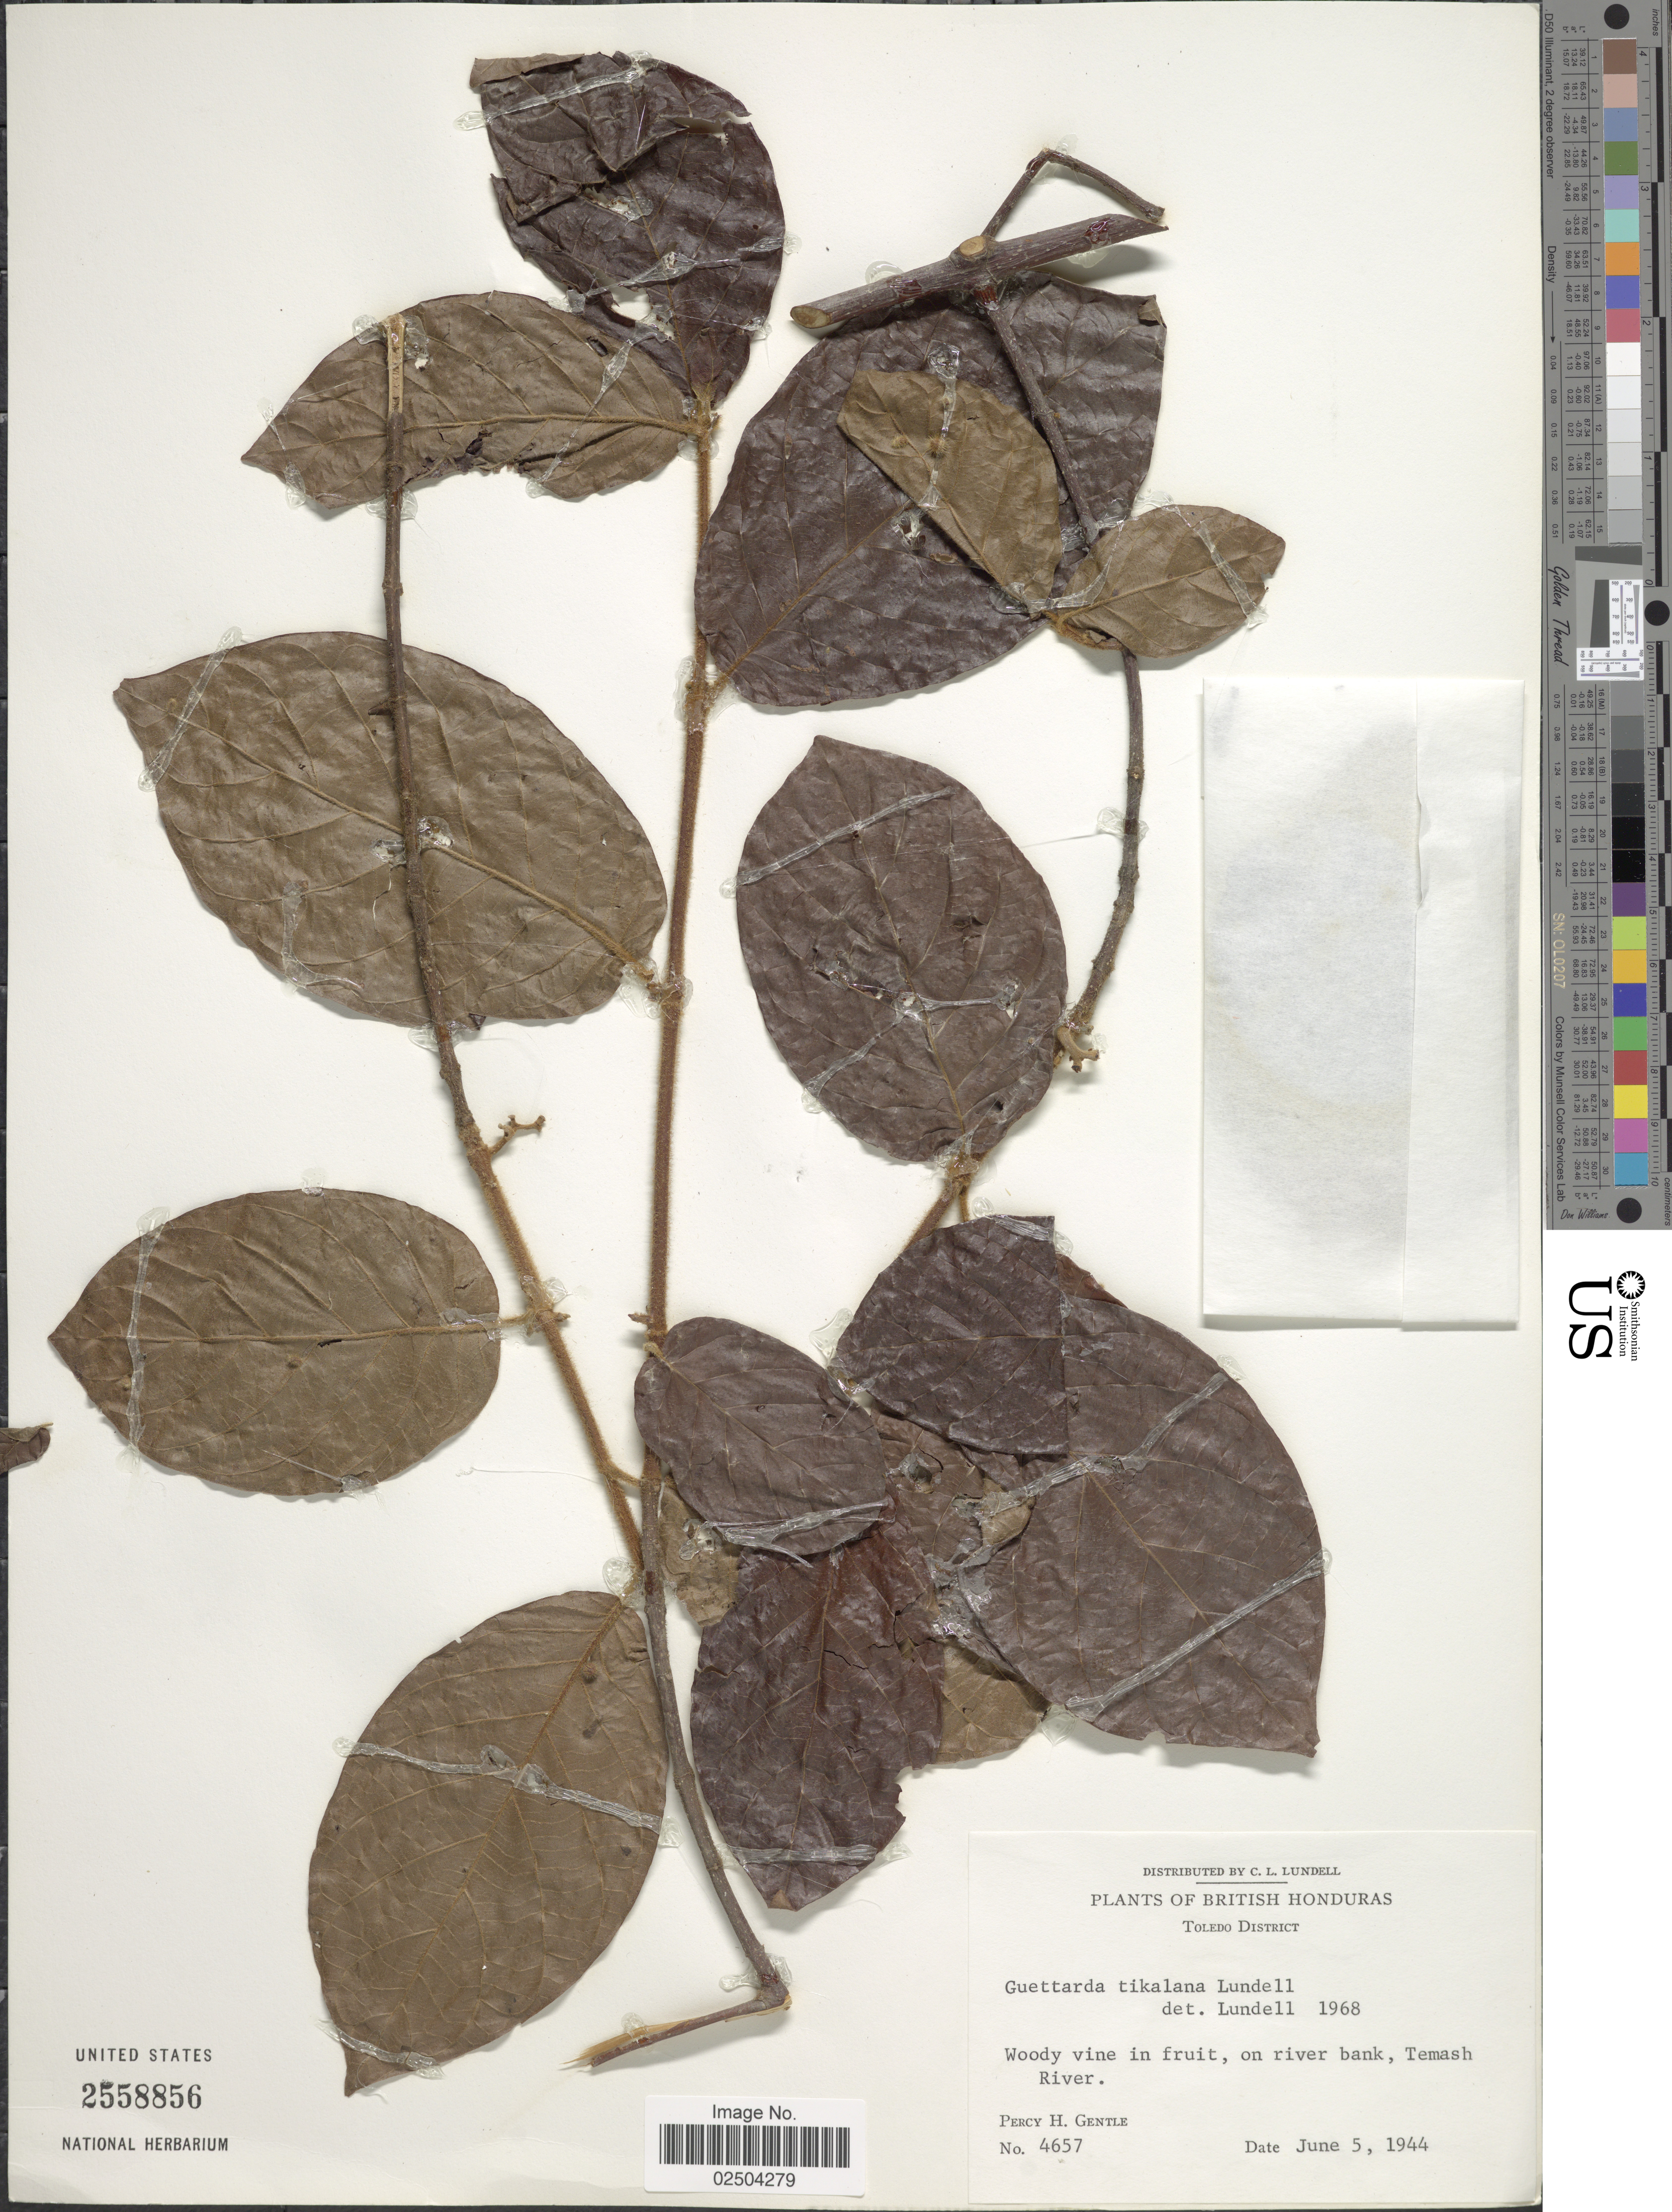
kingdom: Plantae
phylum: Tracheophyta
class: Magnoliopsida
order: Gentianales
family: Rubiaceae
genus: Guettarda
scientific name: Guettarda tikalana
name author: Lundell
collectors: P. H. Gentle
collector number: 4657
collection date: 1944-06-05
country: Belize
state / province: Toledo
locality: British Honduras, Toledo District, on river bank, Temash River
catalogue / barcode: US 2558856